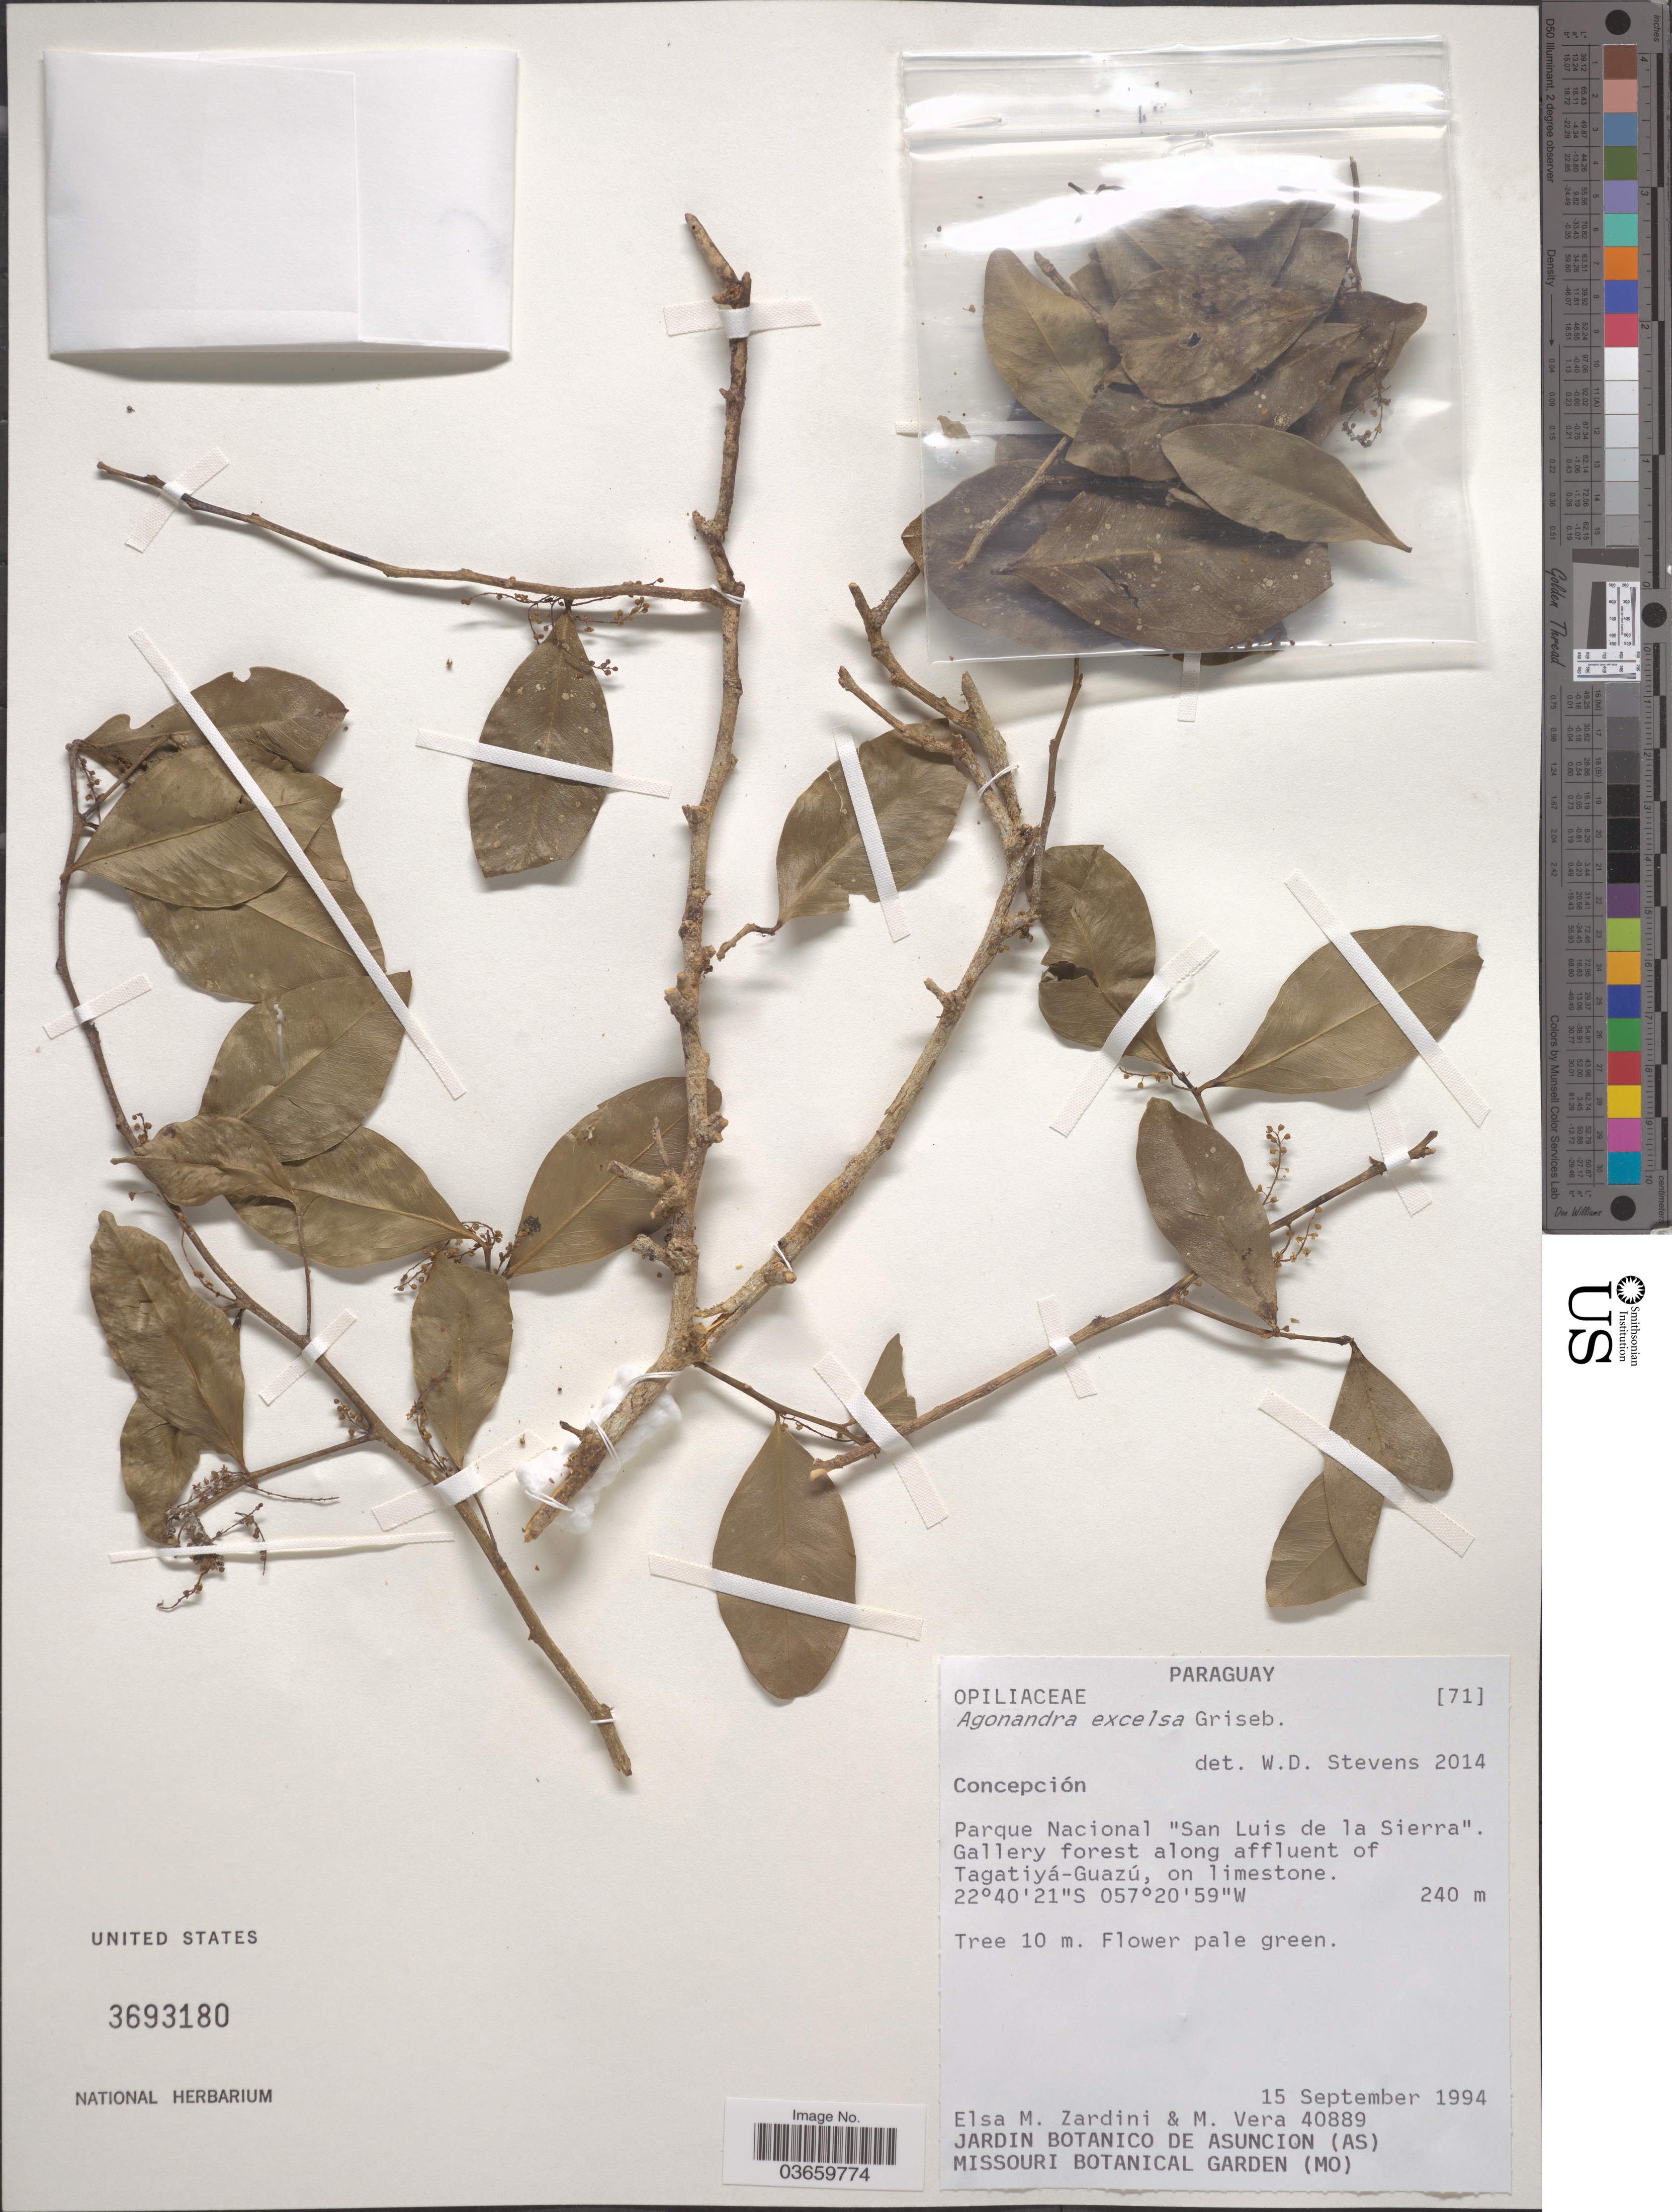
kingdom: Plantae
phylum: Tracheophyta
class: Magnoliopsida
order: Santalales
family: Opiliaceae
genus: Agonandra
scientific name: Agonandra excelsa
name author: Griseb.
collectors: E. M. Zardini & M. Vera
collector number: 40889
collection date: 1994-09-15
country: Paraguay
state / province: Concepcion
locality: Parque Nacional "San Luis de la Sierra". Gallery forest along affluent of Tagatiyá-Guazú.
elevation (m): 240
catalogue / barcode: US 3693180